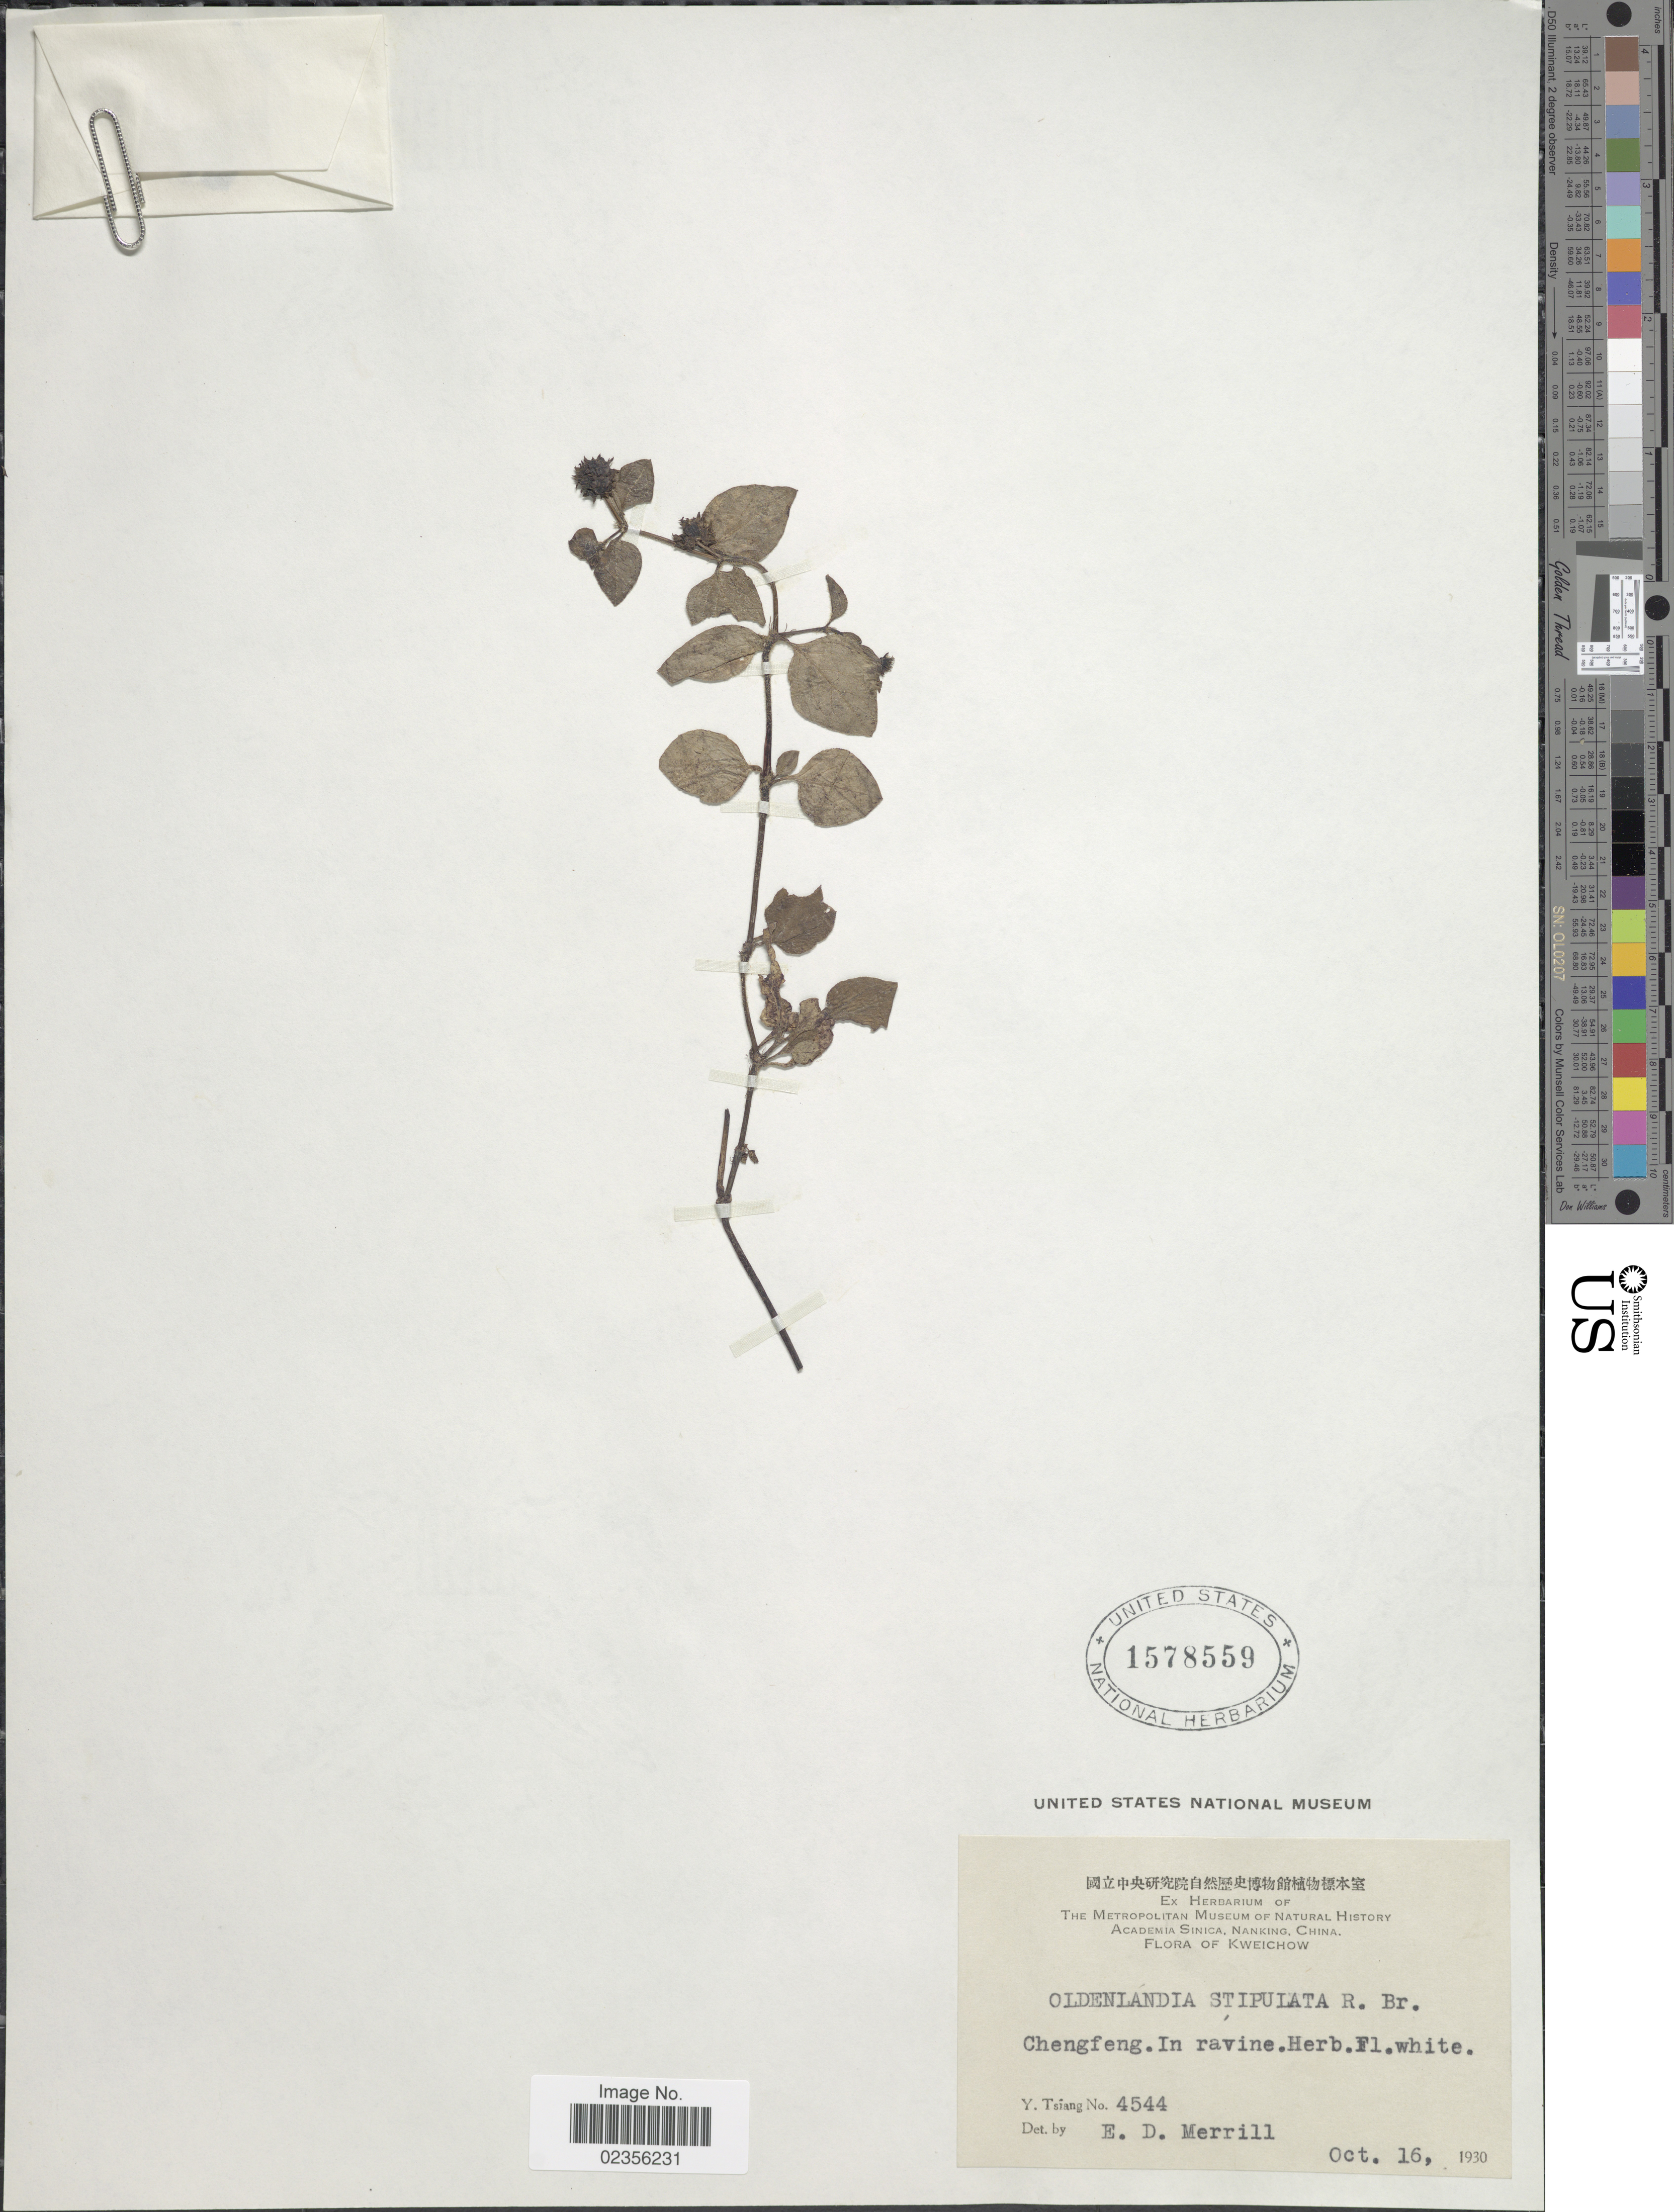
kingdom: Plantae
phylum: Tracheophyta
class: Magnoliopsida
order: Gentianales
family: Rubiaceae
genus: Hedyotis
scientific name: Hedyotis stipulata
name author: R. Br. ex Hook. f.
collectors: Y. Tsiang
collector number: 4544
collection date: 1930-10-16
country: China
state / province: Guizhou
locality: Kweichow. Chengfeng. In ravine.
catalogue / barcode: US 1578559